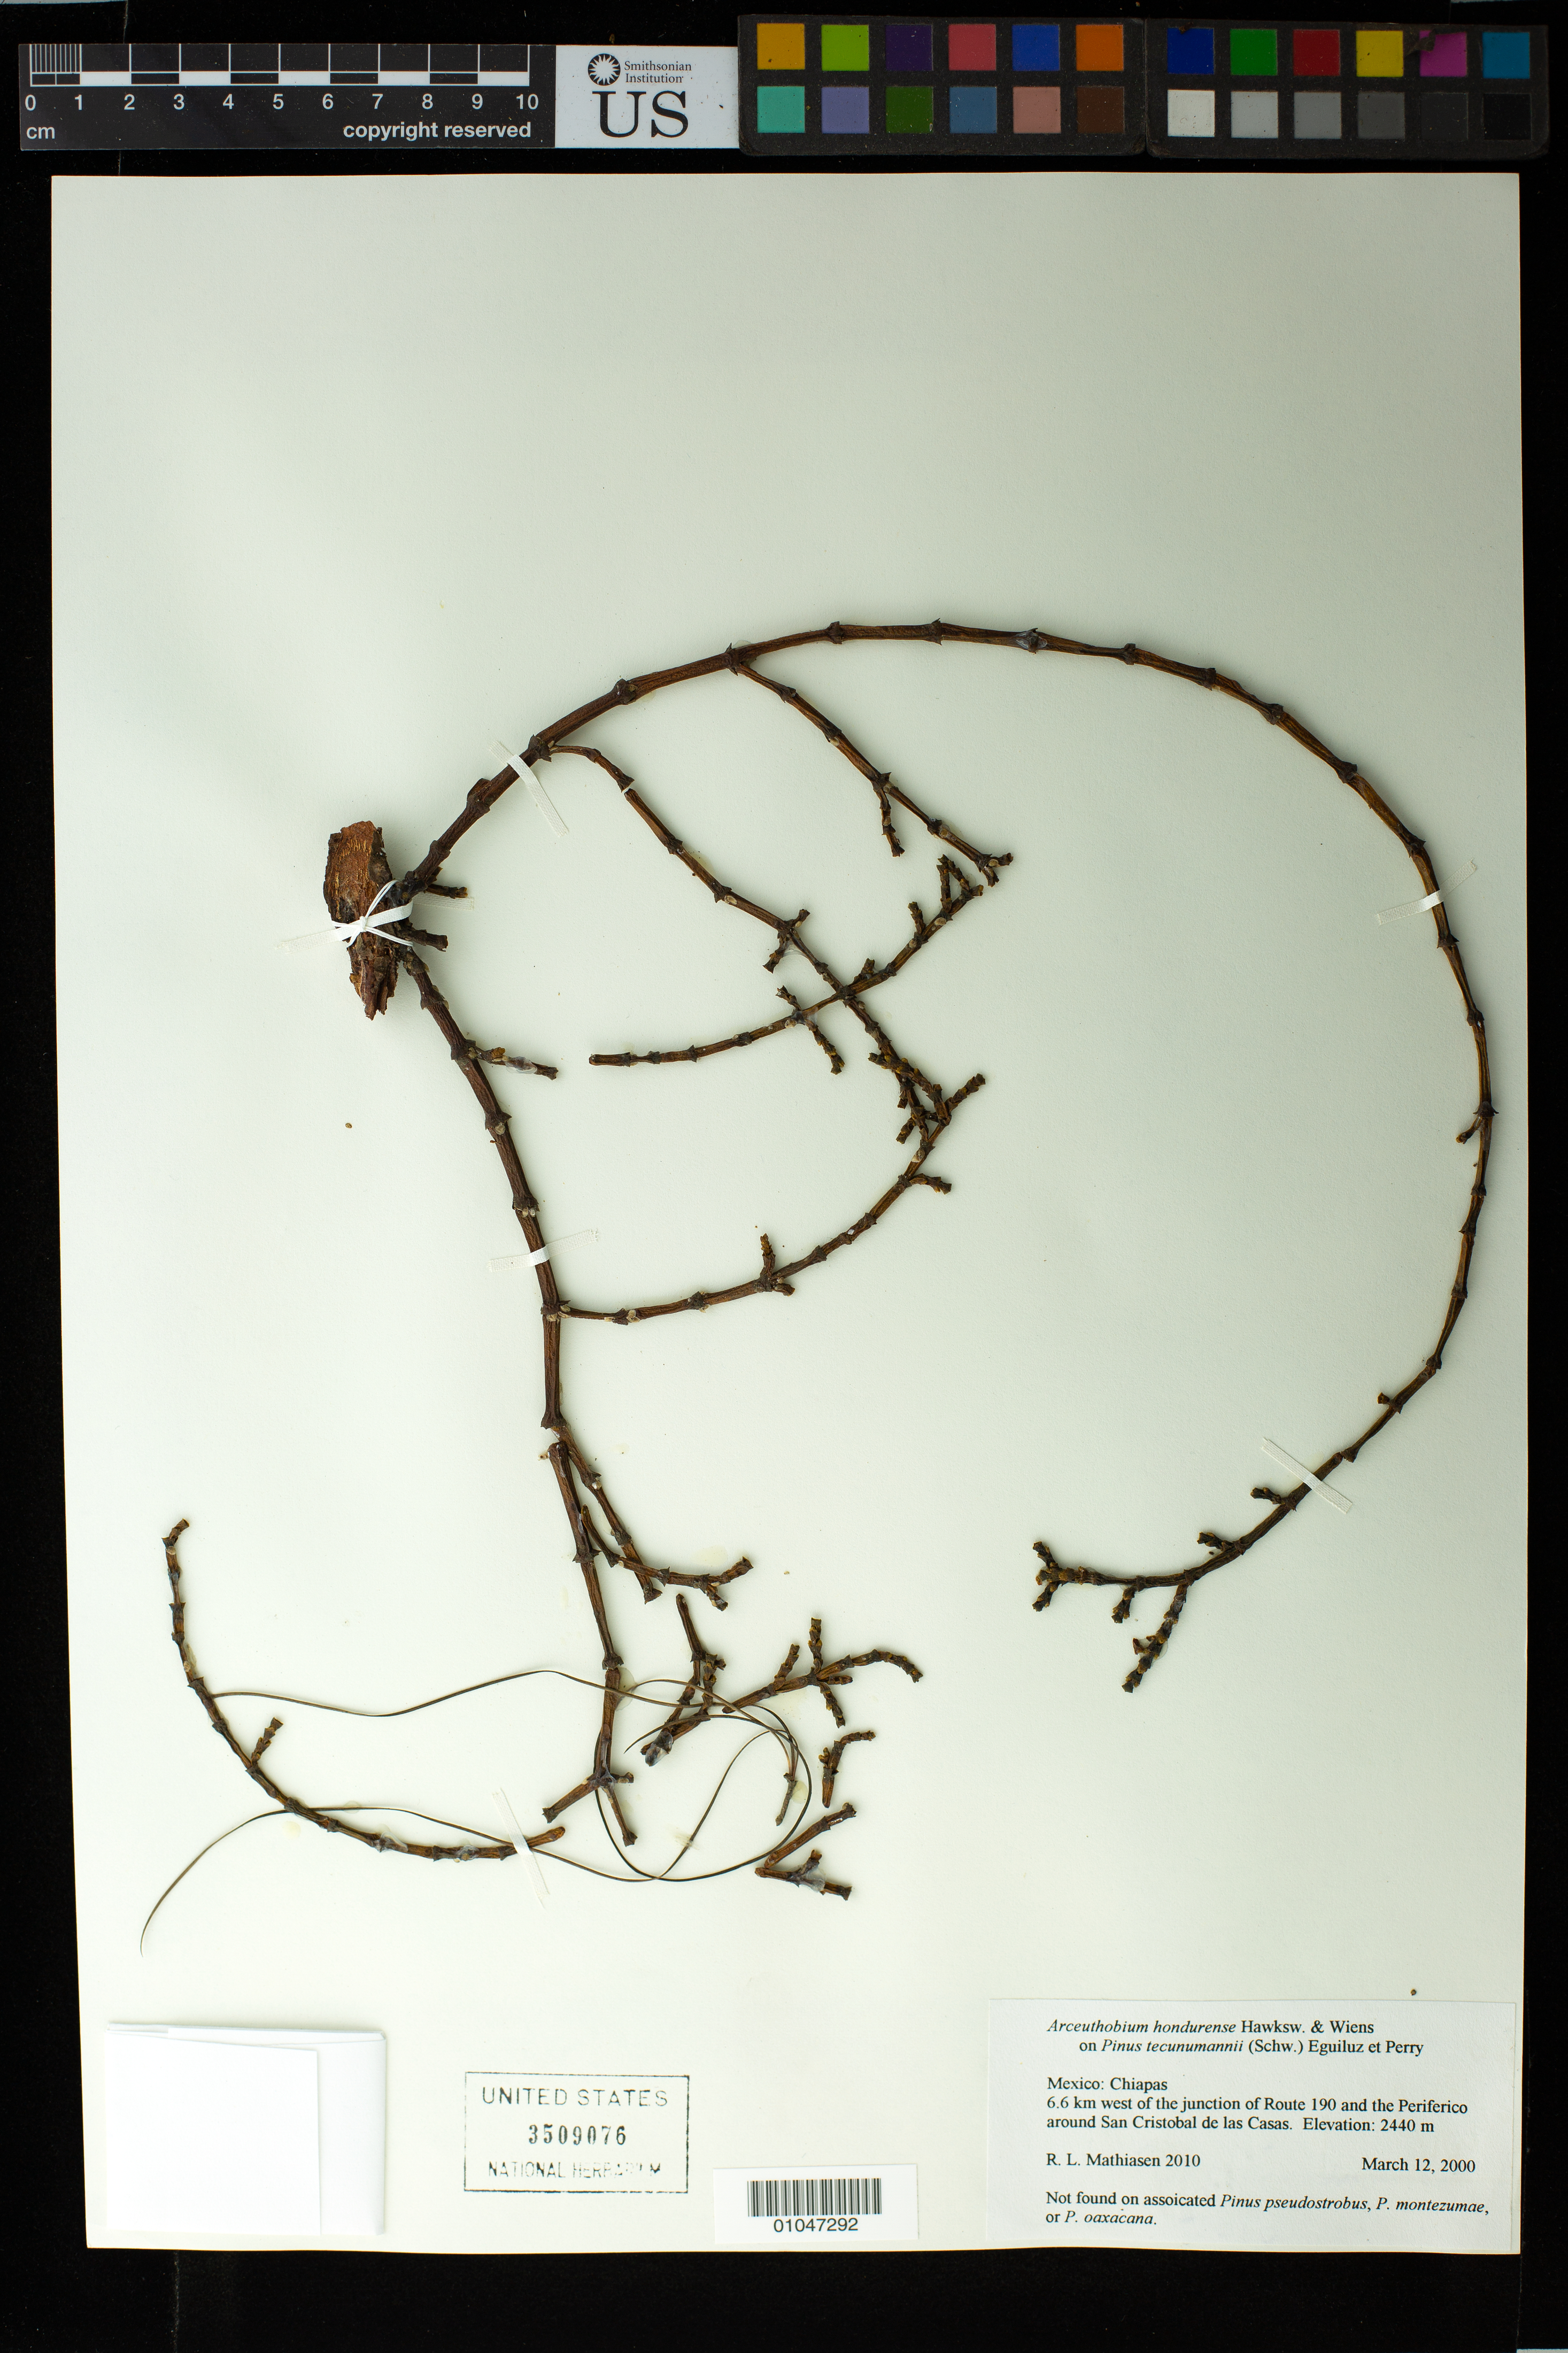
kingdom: Plantae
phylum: Tracheophyta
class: Magnoliopsida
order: Santalales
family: Viscaceae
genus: Arceuthobium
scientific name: Arceuthobium hondurense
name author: Hawksw. & Wiens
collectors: R. Mathiasen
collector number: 2010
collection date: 2000-03-12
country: Mexico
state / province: Chiapas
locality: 6.6 km W of the junction of Route 190 and the Periferico around San Cristobal de las Casas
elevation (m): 2440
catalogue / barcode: US 3509076